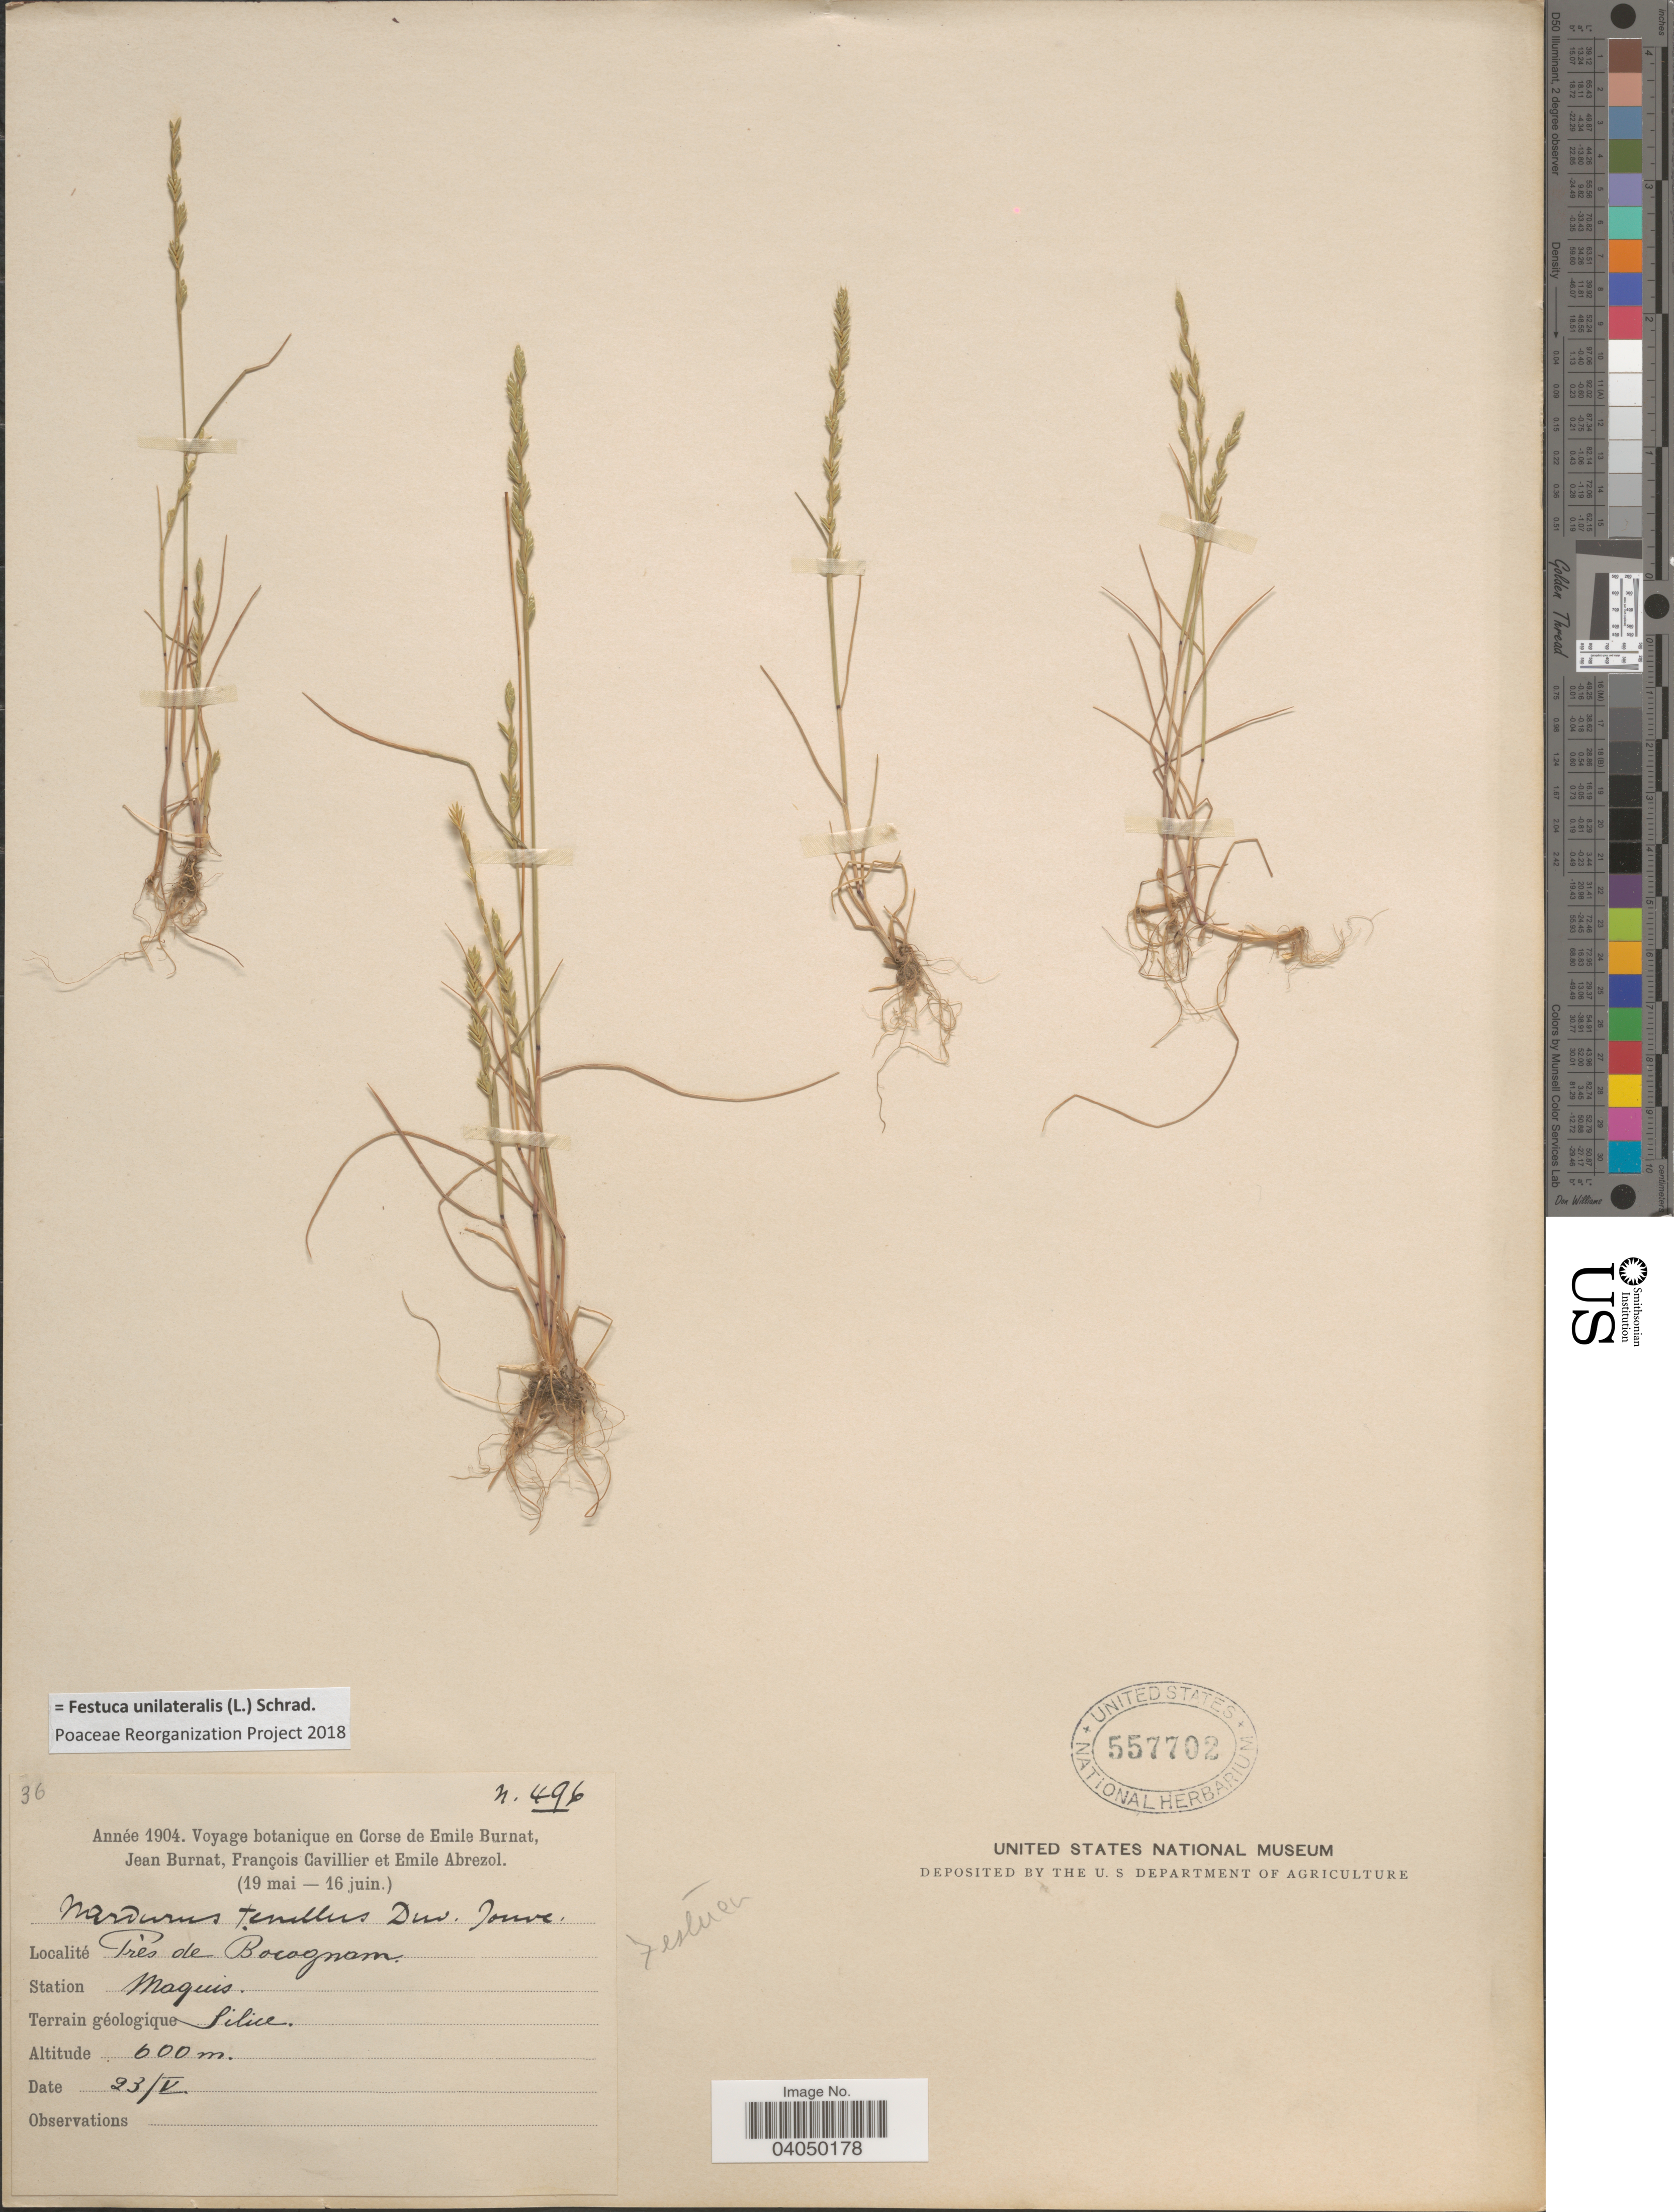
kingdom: Plantae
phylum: Tracheophyta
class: Liliopsida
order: Poales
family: Poaceae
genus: Festuca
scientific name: Festuca unilateralis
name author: Schrad.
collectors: E. Burnat, Burnat, J., F. Cavillier & E. Abrezol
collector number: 496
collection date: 1904-05-23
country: France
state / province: Corsica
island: Corse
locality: Corse. Près de Bocognano. Station Maquis.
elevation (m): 600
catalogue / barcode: US 557702